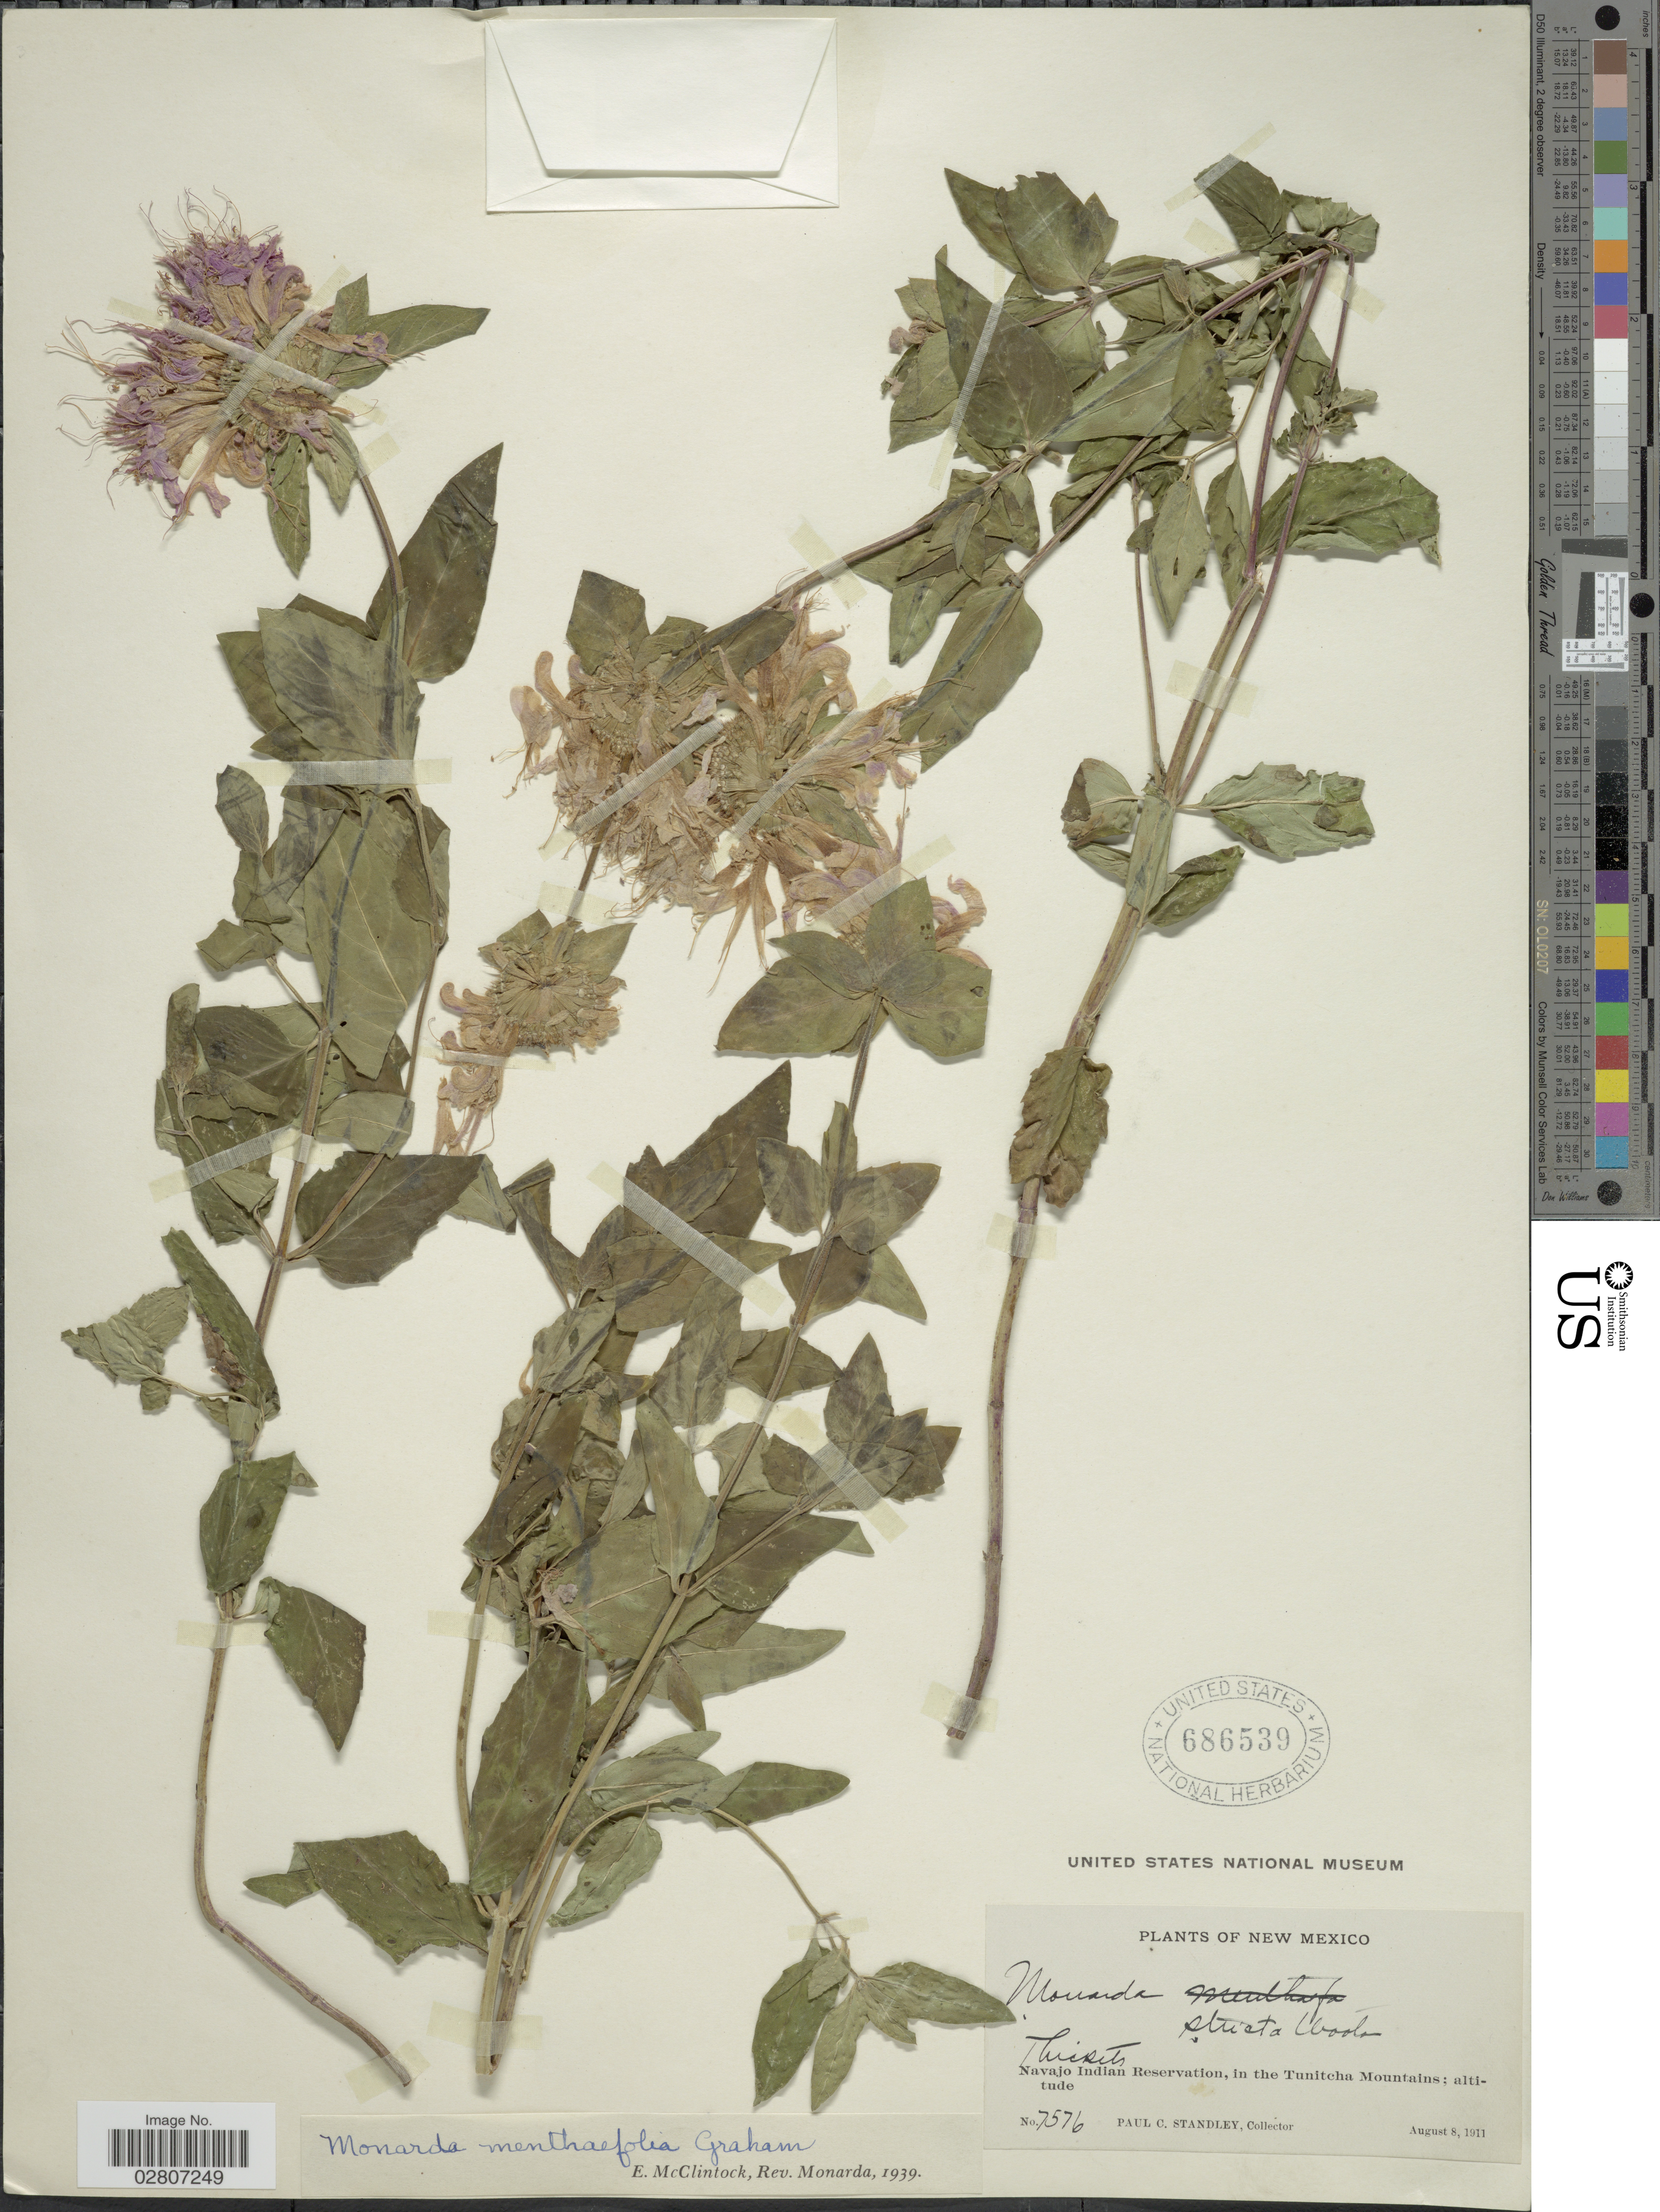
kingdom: Plantae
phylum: Tracheophyta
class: Magnoliopsida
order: Lamiales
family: Lamiaceae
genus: Monarda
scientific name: Monarda fistulosa var. menthifolia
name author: (Graham) Fernald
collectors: P. C. Standley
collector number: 7576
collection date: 1911-08-08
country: United States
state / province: New Mexico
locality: Navajo Indian Reservation, in the Tunitcha Mountains.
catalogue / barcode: US 686539